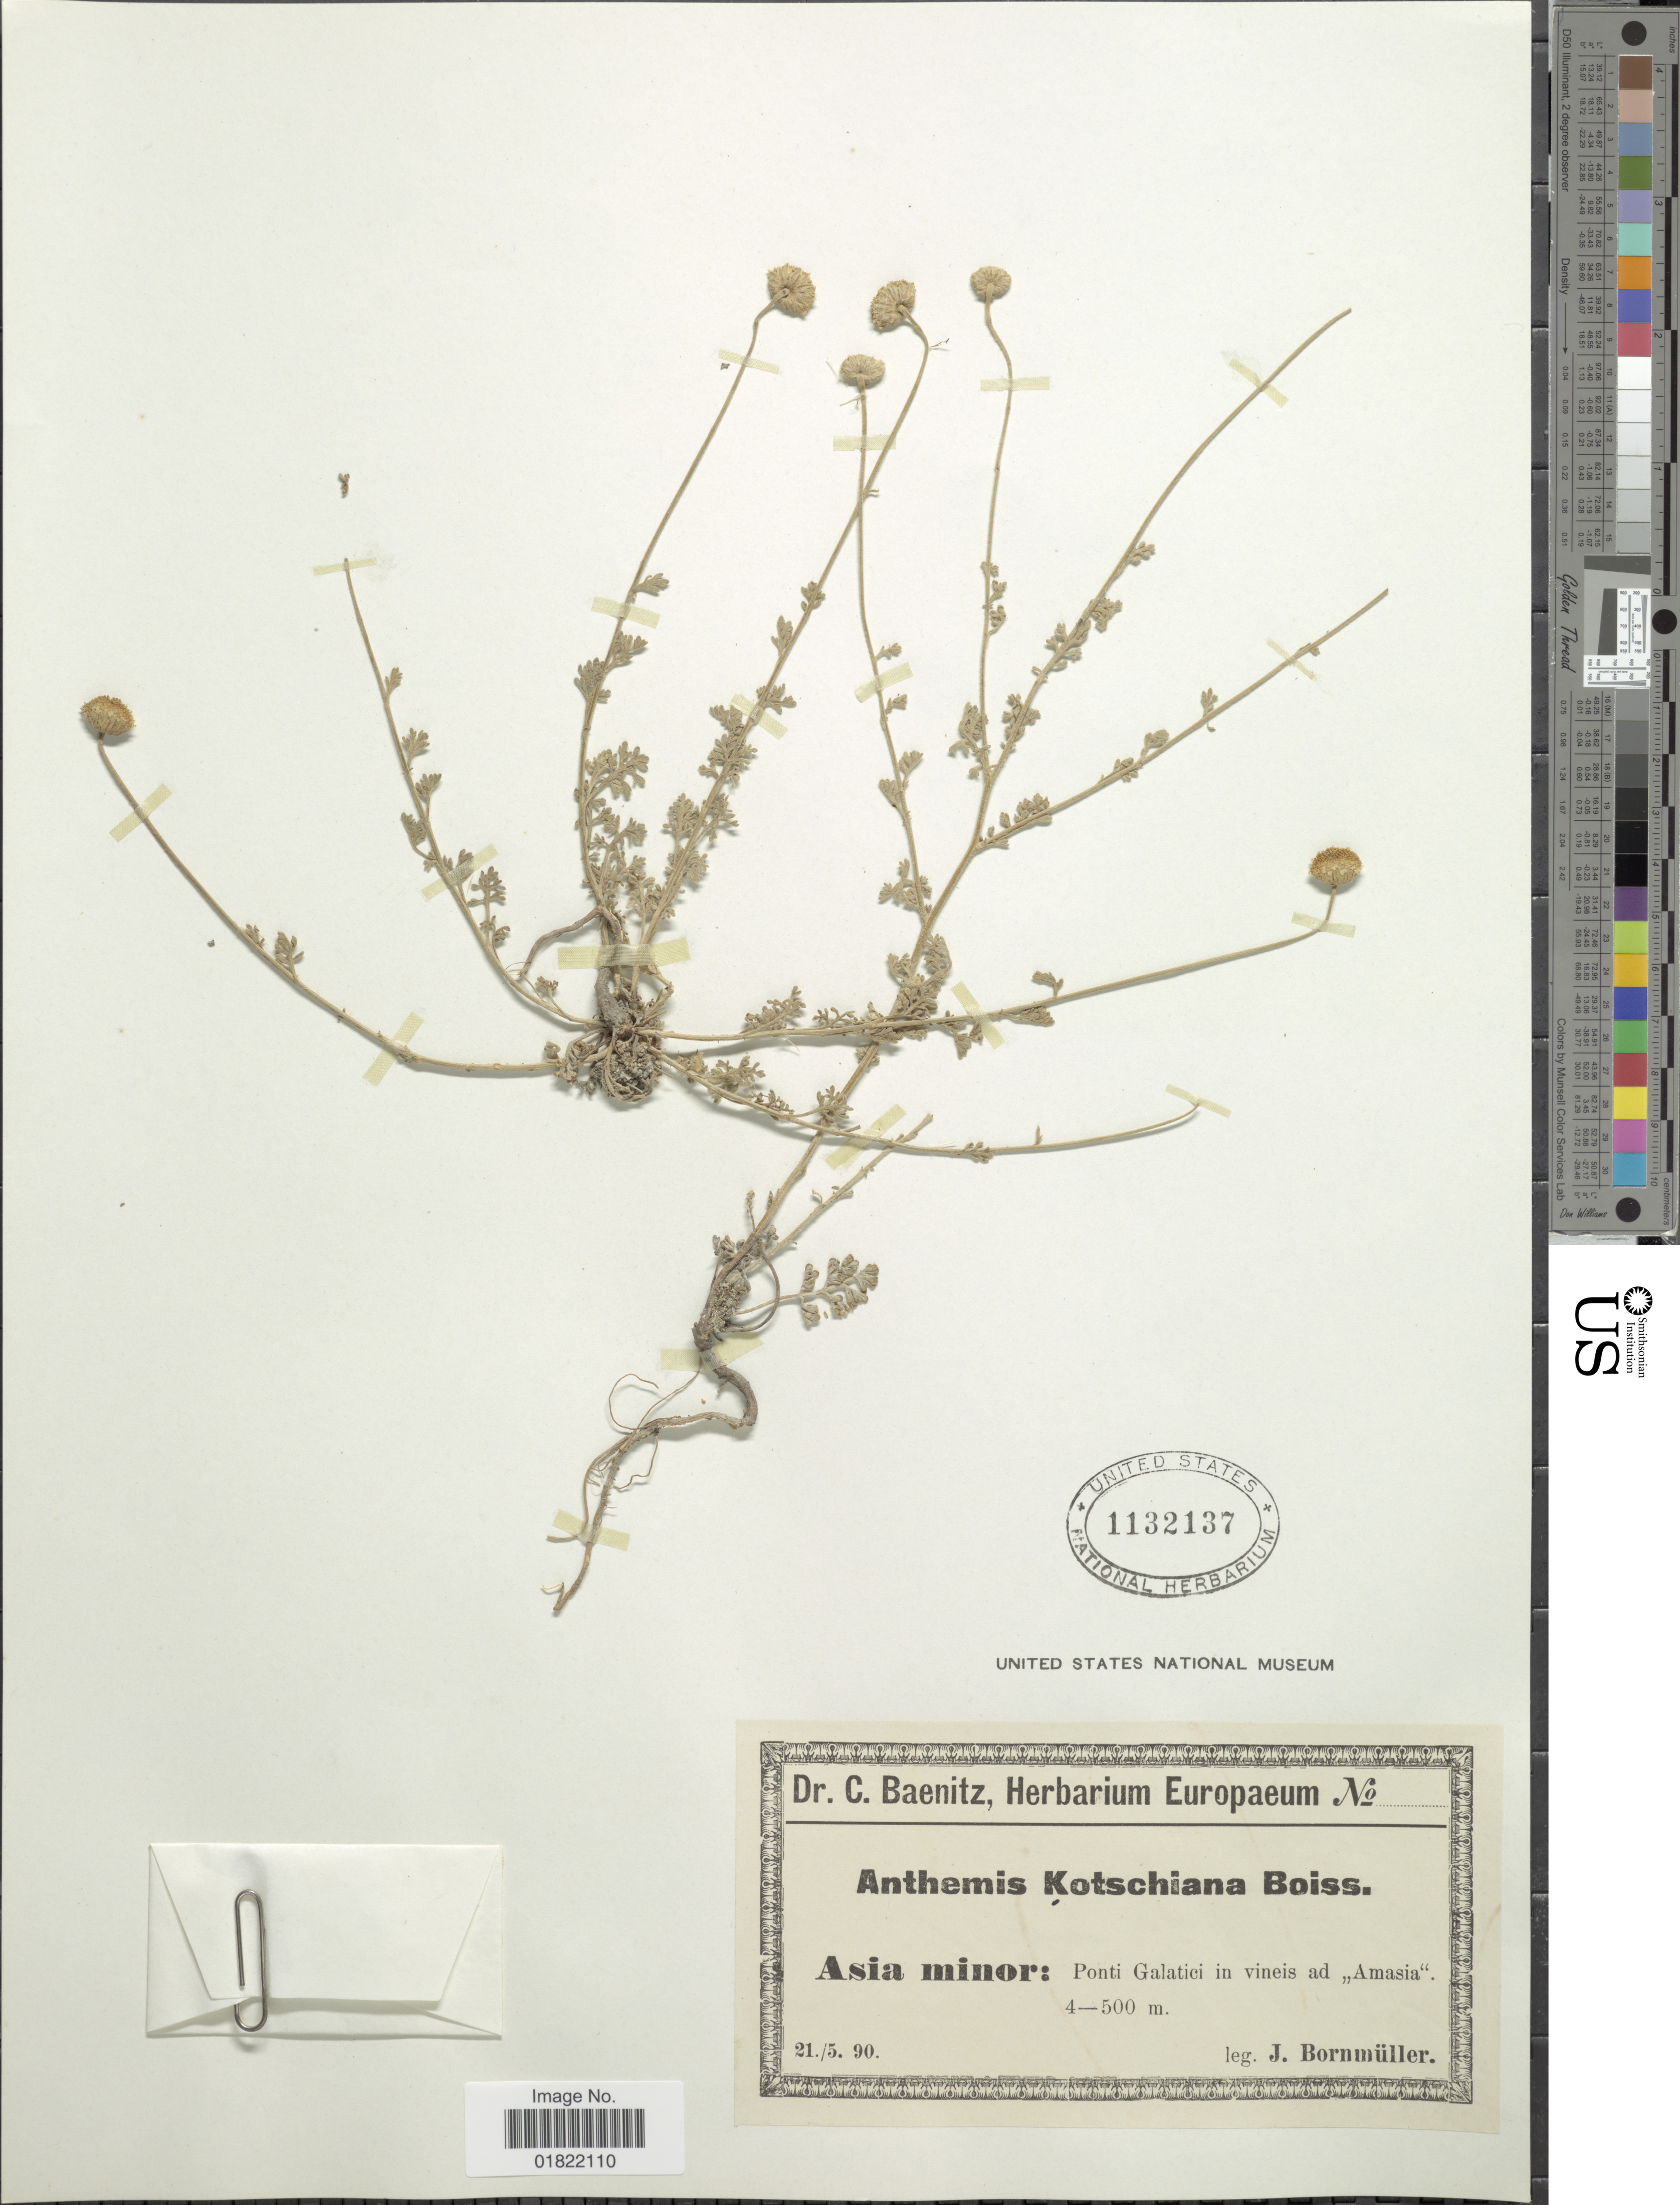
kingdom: Plantae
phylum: Tracheophyta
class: Magnoliopsida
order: Asterales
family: Asteraceae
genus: Anthemis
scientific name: Anthemis kotschiana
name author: Boiss.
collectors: J. Bornmüller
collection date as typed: Transcribed d/m/y: 21/5/90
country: Turkey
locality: Asia minor: Ponti Galatici in vineis ad "Amasia"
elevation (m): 400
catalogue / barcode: US 1132137